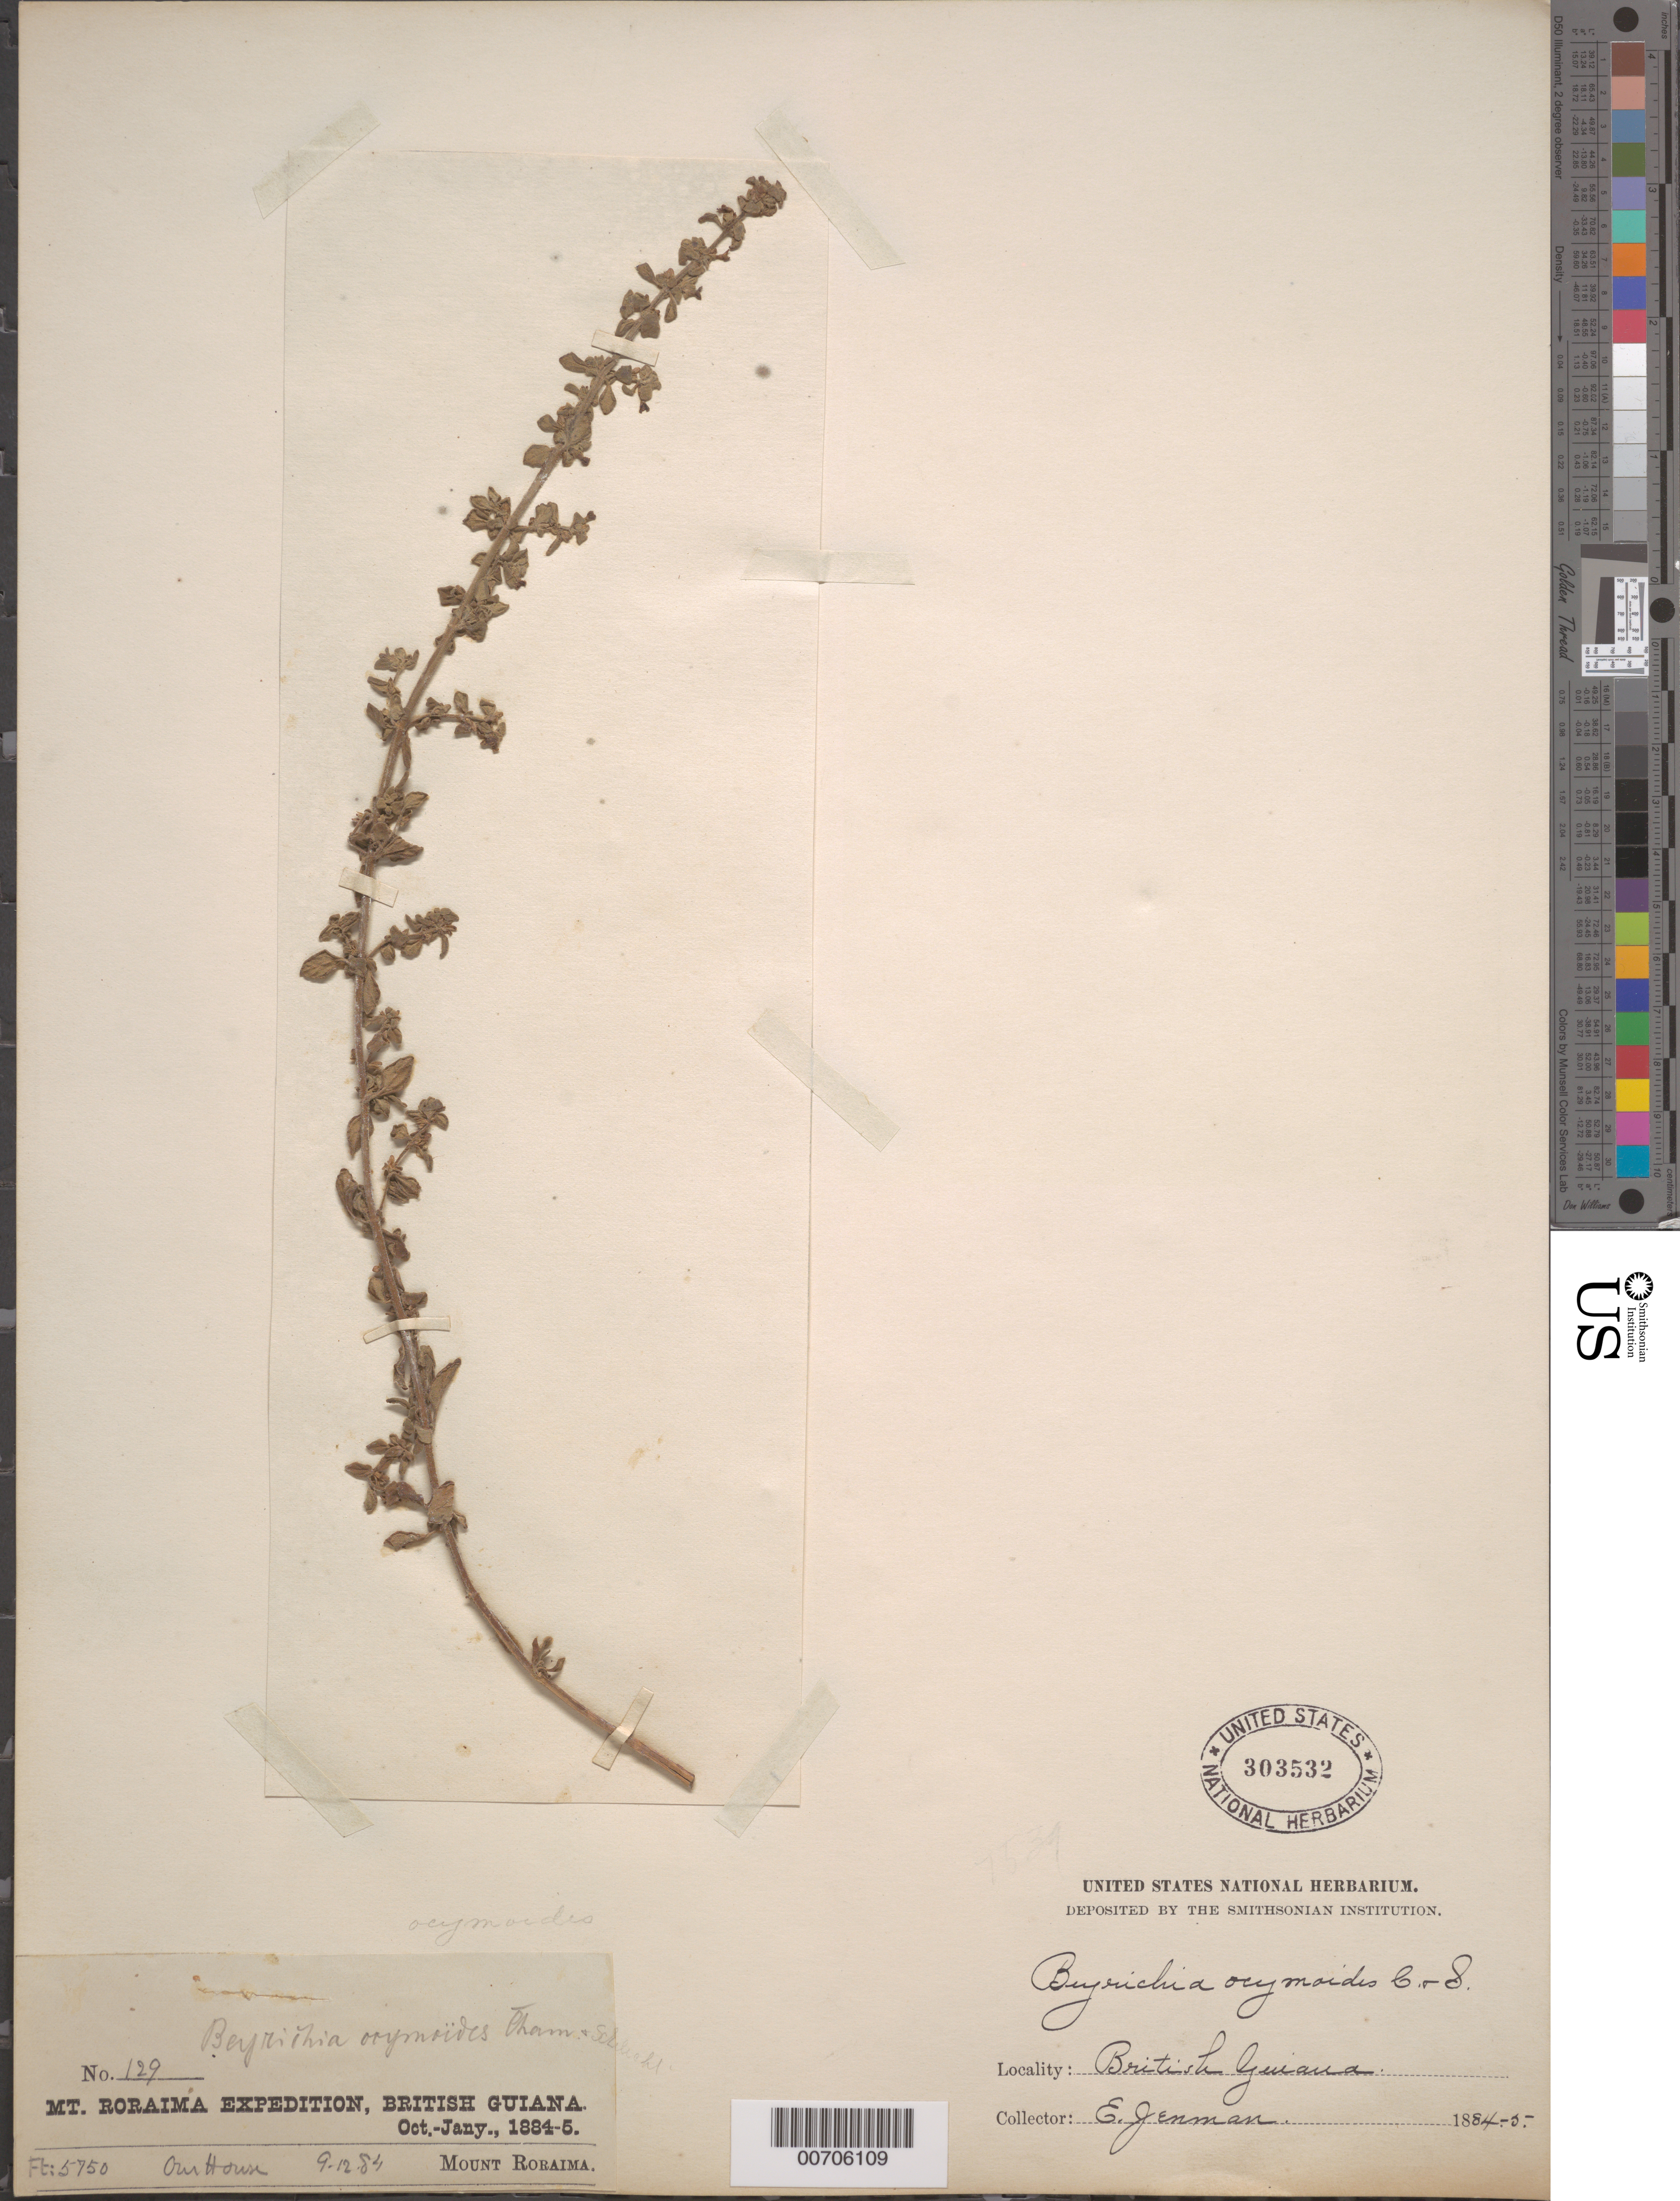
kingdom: Plantae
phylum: Tracheophyta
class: Magnoliopsida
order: Lamiales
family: Plantaginaceae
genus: Matourea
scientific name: Matourea ocymoides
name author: (Cham. & Schltdl.) Colletta & V.C. Souza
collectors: G. S. Jenman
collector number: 129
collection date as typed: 9 December 1884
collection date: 1884-12-09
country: Guyana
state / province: Cuyuni-Mazaruni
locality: Mt. Roraima, "Our House"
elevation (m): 526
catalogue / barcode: US 303532